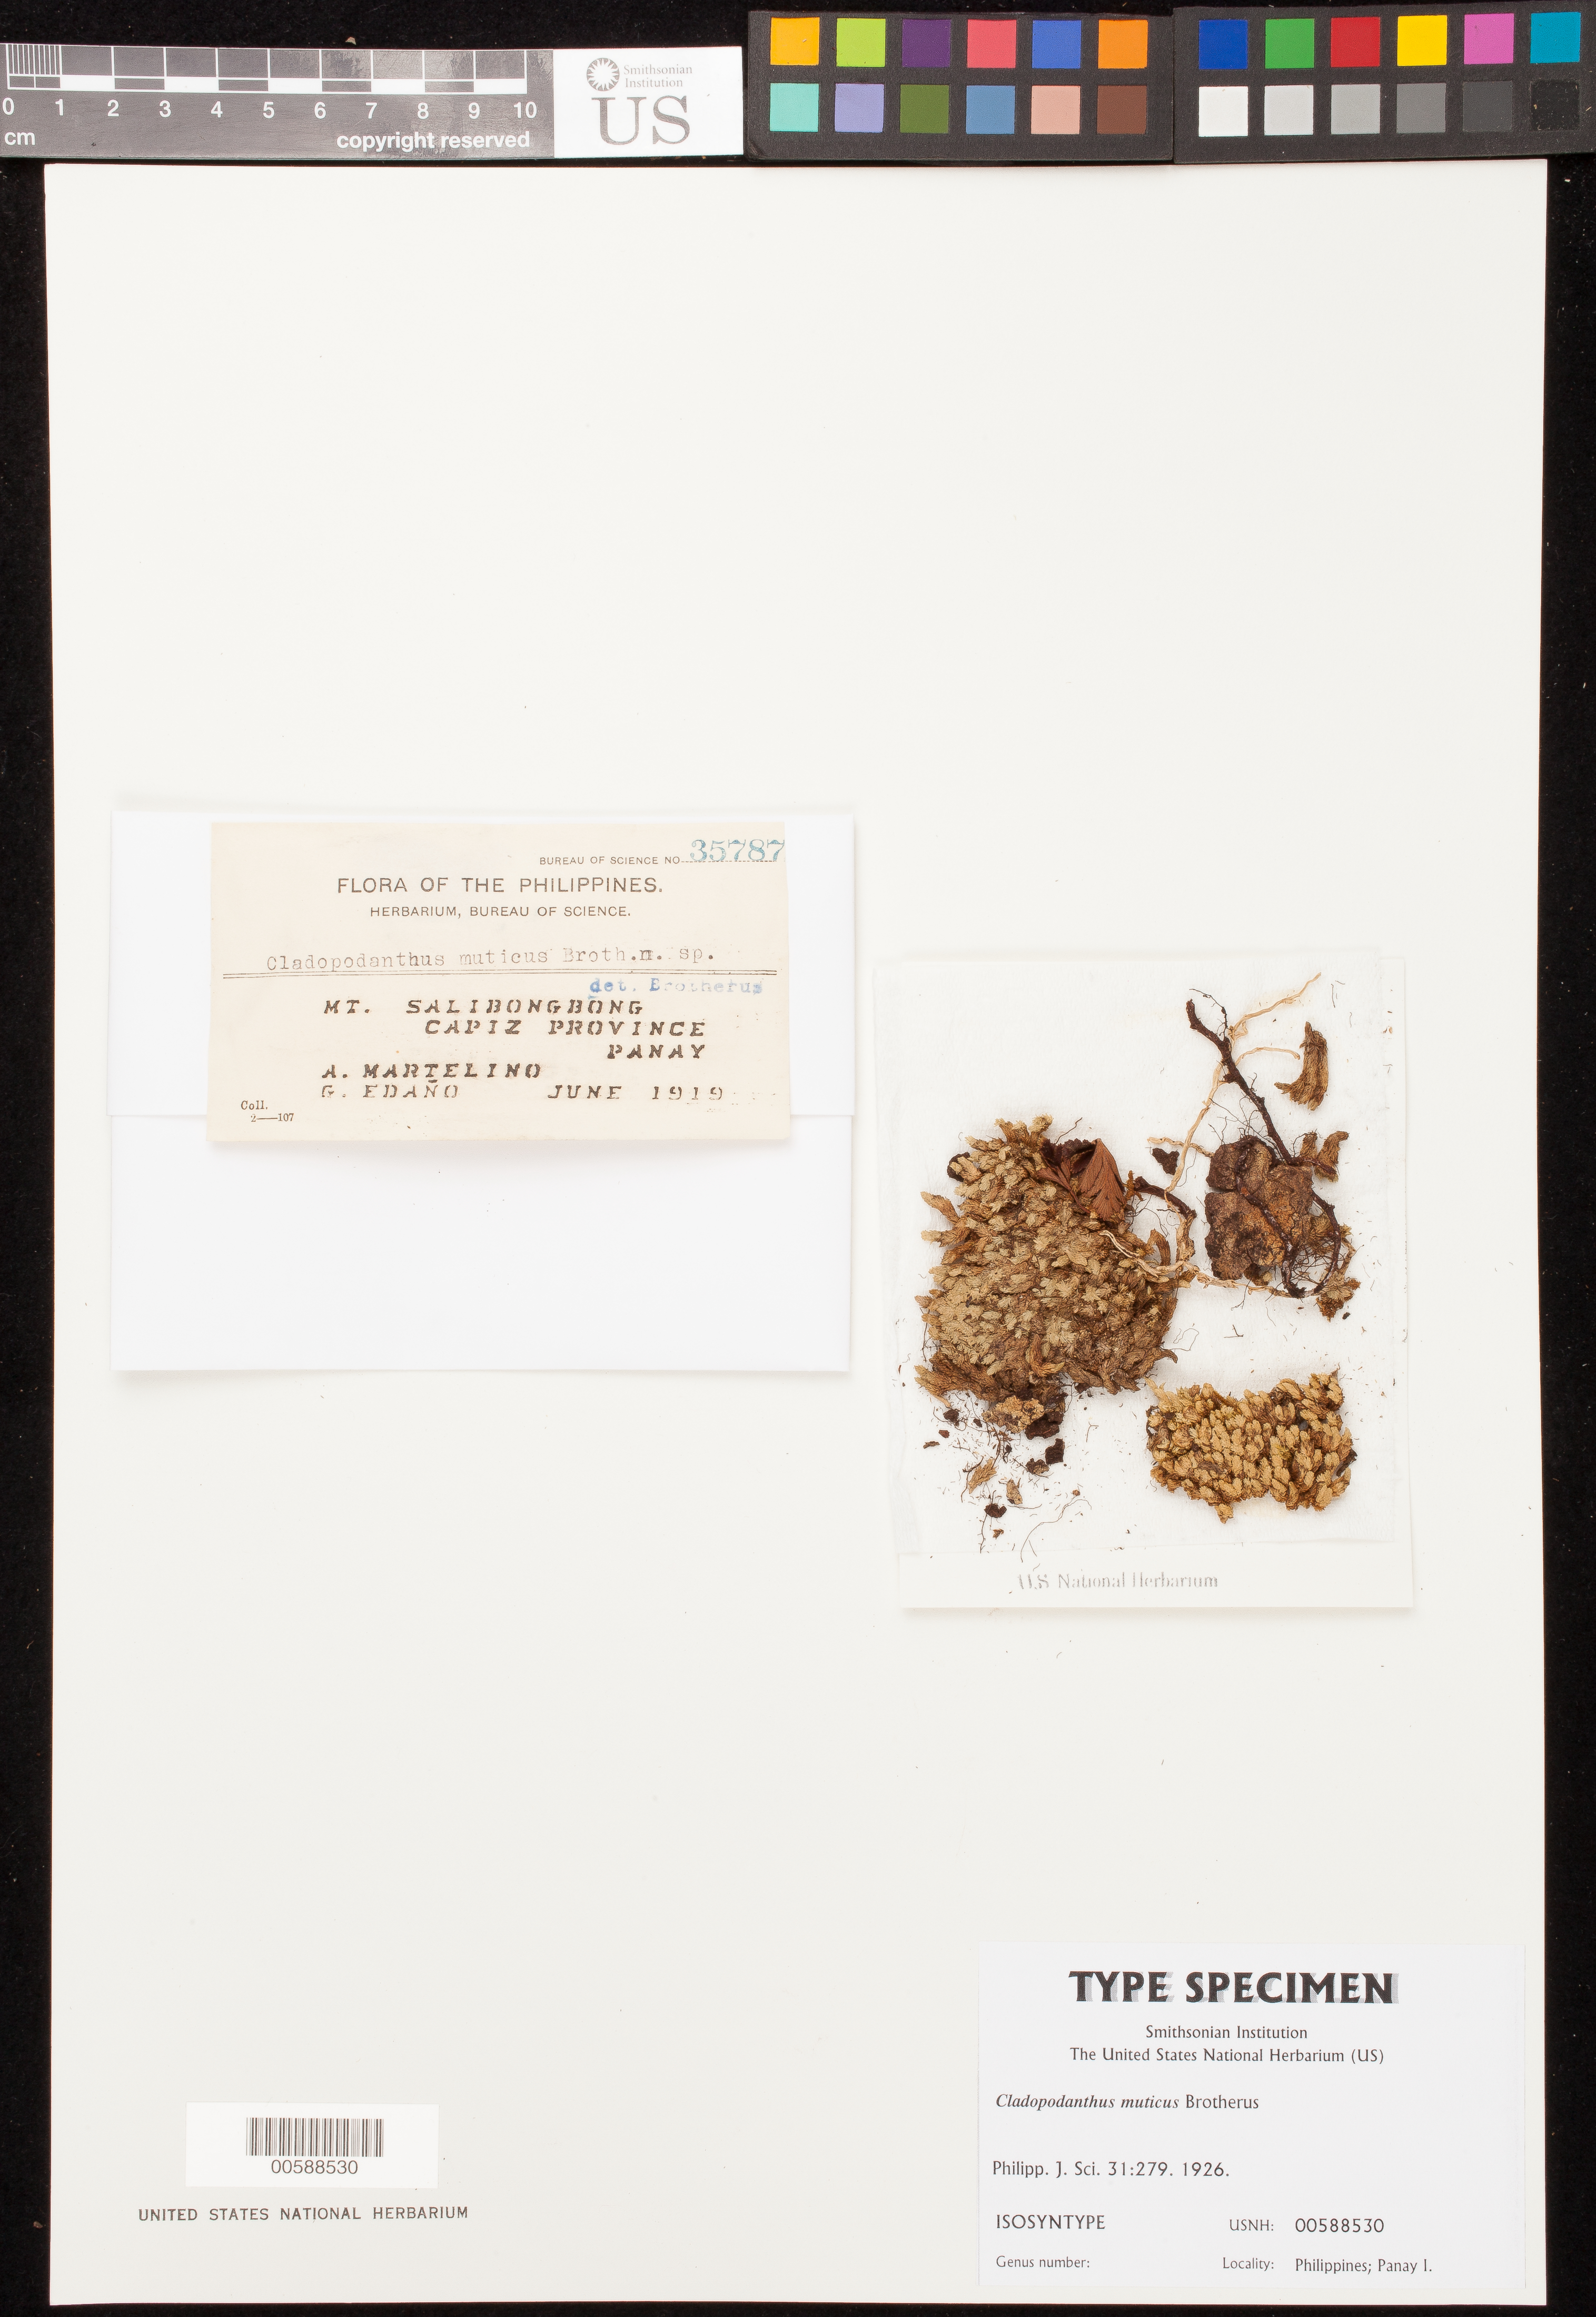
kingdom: Plantae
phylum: Bryophyta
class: Bryopsida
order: Dicranales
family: Leucobryaceae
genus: Cladopodanthus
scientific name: Cladopodanthus muticus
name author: Broth.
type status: Isosyntype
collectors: A. Martelino & G. E. Edaño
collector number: Bur. Sci. 35787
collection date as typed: Jun 1919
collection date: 1919-06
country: Philippines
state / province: Western Visayas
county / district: Capiz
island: Panay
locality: Mt. Salibongbong.